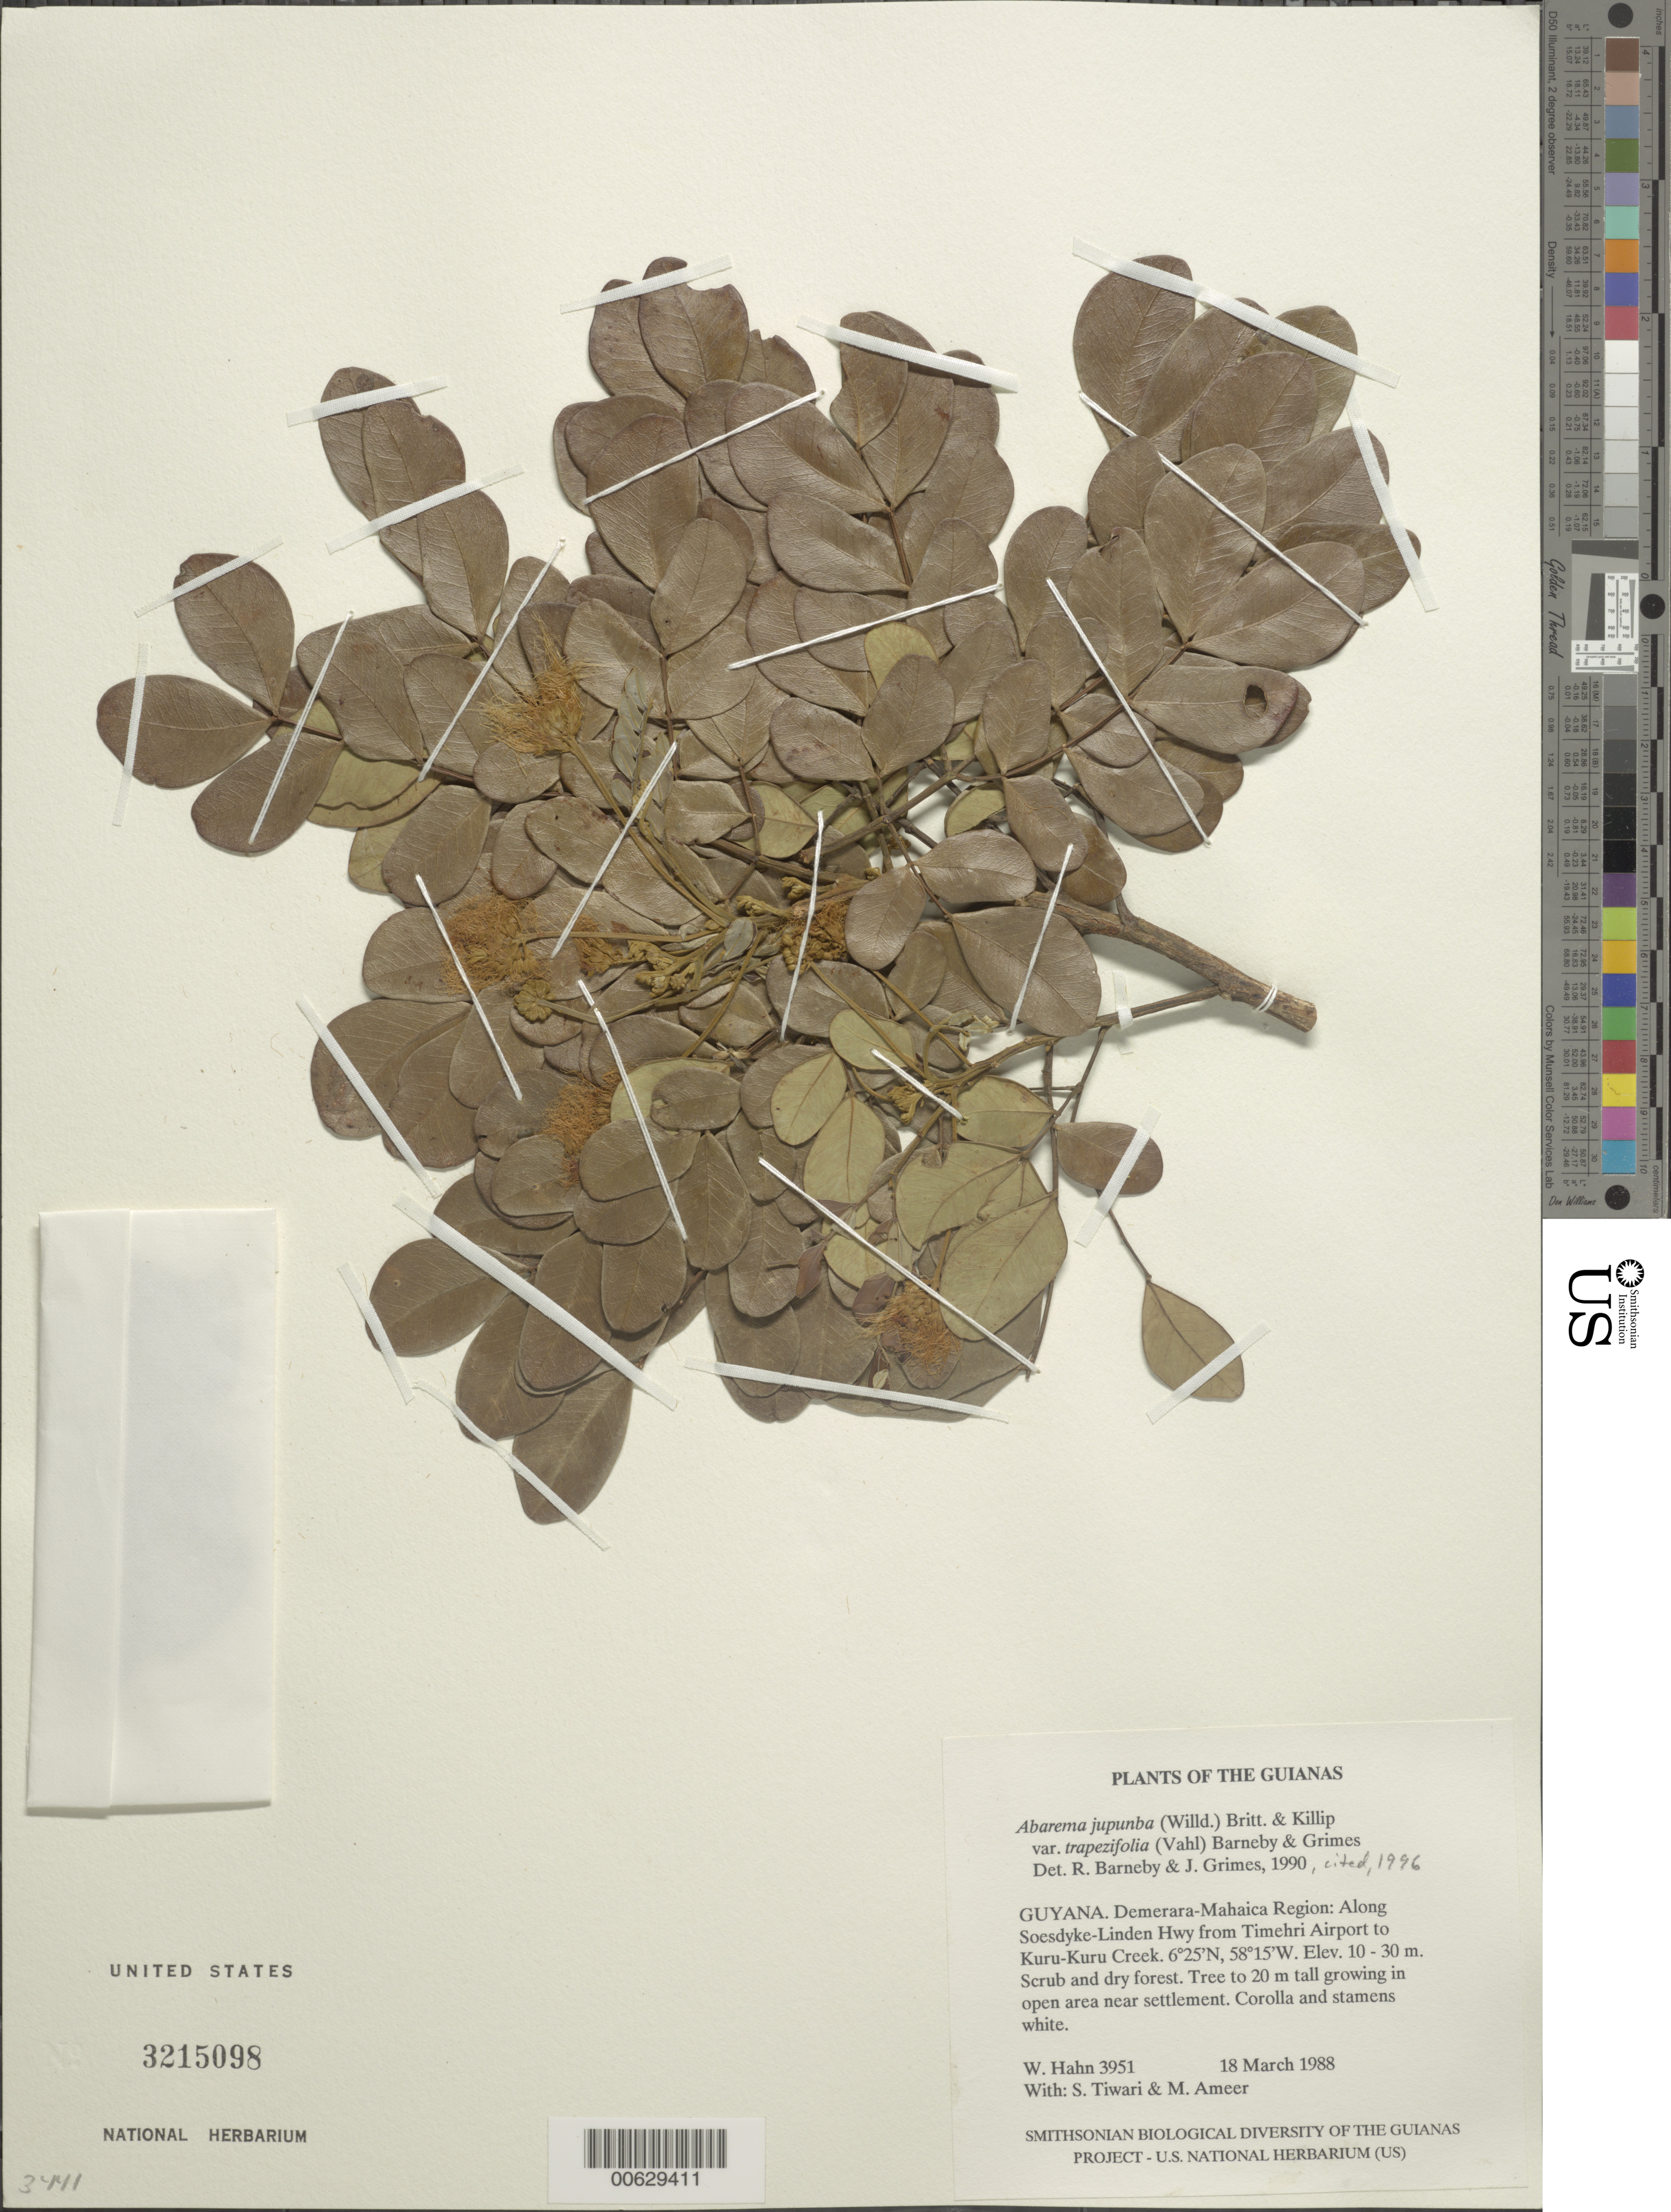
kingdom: Plantae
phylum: Tracheophyta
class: Magnoliopsida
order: Fabales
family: Fabaceae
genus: Jupunba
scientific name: Jupunba trapezifolia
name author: (Vahl) Moldenke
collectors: W. Hahn, S. Tiwari & M. Ameer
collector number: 3951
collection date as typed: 18 March 1988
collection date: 1988-03-18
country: Guyana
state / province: Demerara-Mahaica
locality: Along Soesdyke-Linden Hwy from Timehri Airport to Kuru-Kuru Creek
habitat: Scrub and dry forest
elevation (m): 10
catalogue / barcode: US 3215098